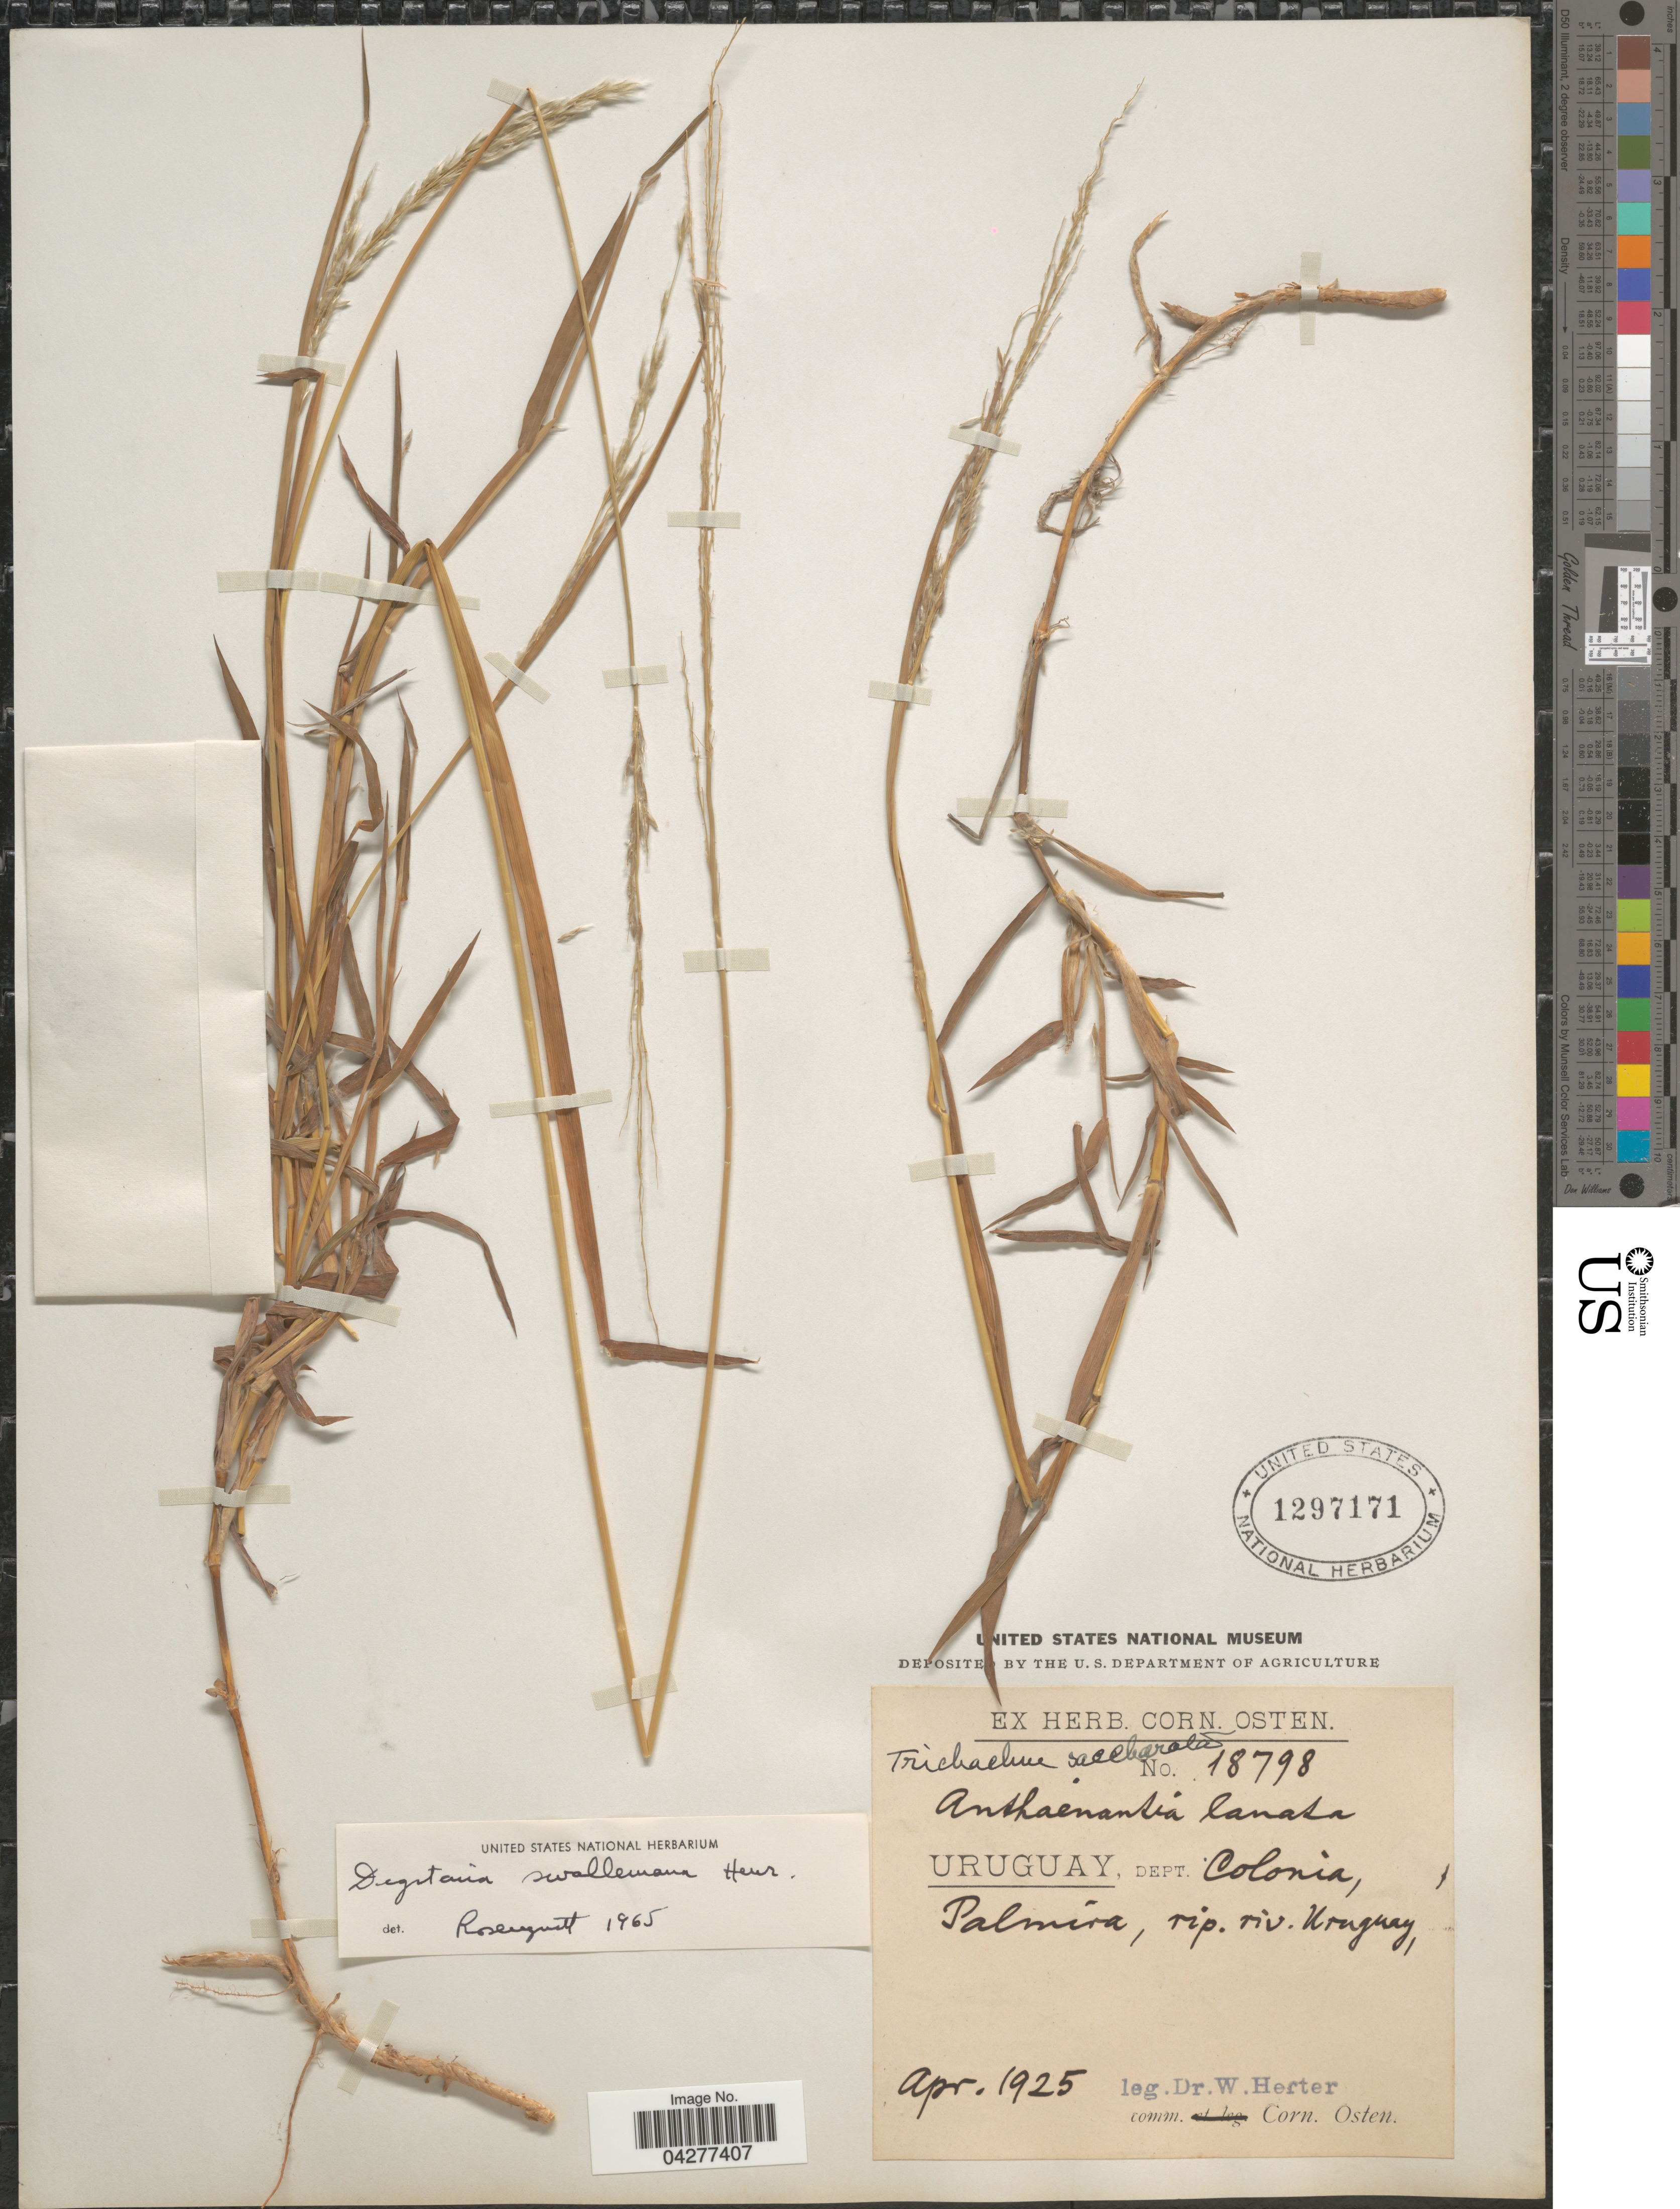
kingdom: Plantae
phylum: Tracheophyta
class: Liliopsida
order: Poales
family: Poaceae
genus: Digitaria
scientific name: Digitaria swalleniana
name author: Henr.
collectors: W. G. Herter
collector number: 18798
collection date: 1925-04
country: Uruguay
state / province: Colonia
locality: Dept. Colonia. Palmira, rip. riv. Uruguay.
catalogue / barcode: US 1297171